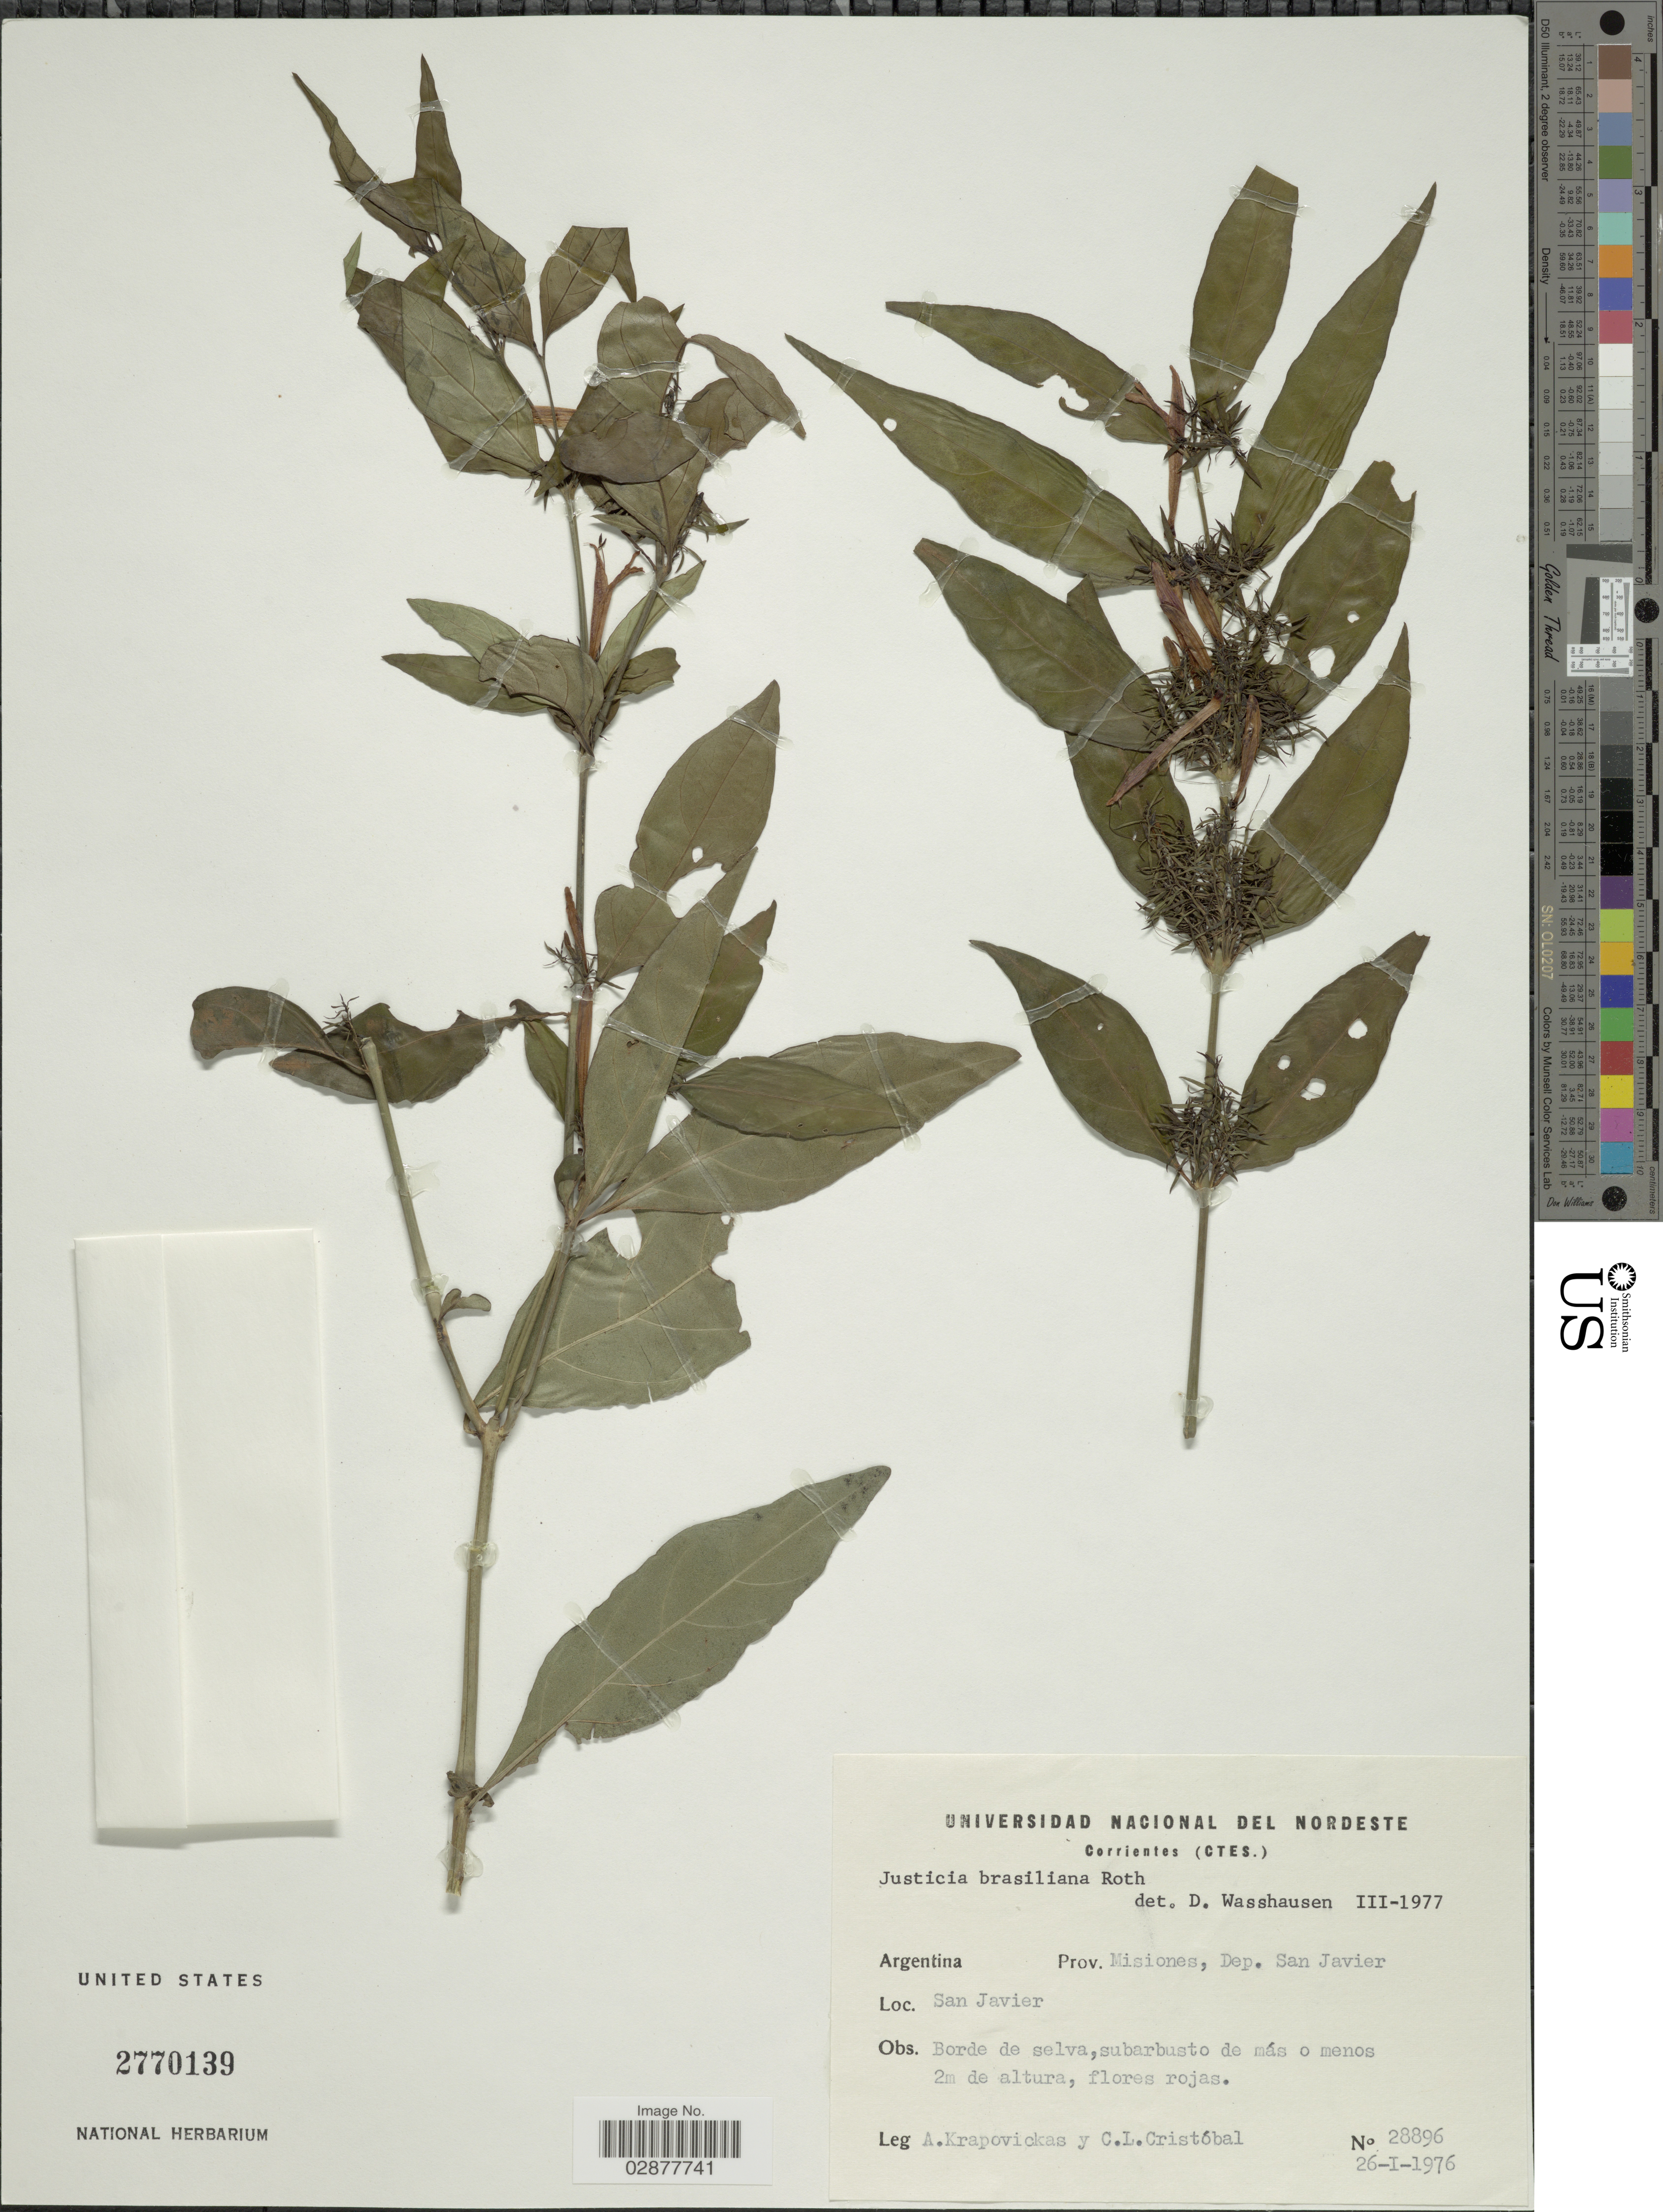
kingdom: Plantae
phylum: Tracheophyta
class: Magnoliopsida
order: Lamiales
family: Acanthaceae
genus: Justicia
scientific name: Justicia brasiliana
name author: Roth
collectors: A. Krapovickas & C. L. Cristóbal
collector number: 28896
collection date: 1976-01-26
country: Argentina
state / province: Misiones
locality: Prov. Misiones, Dep. San Javier. San Javier.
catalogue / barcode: US 2770139